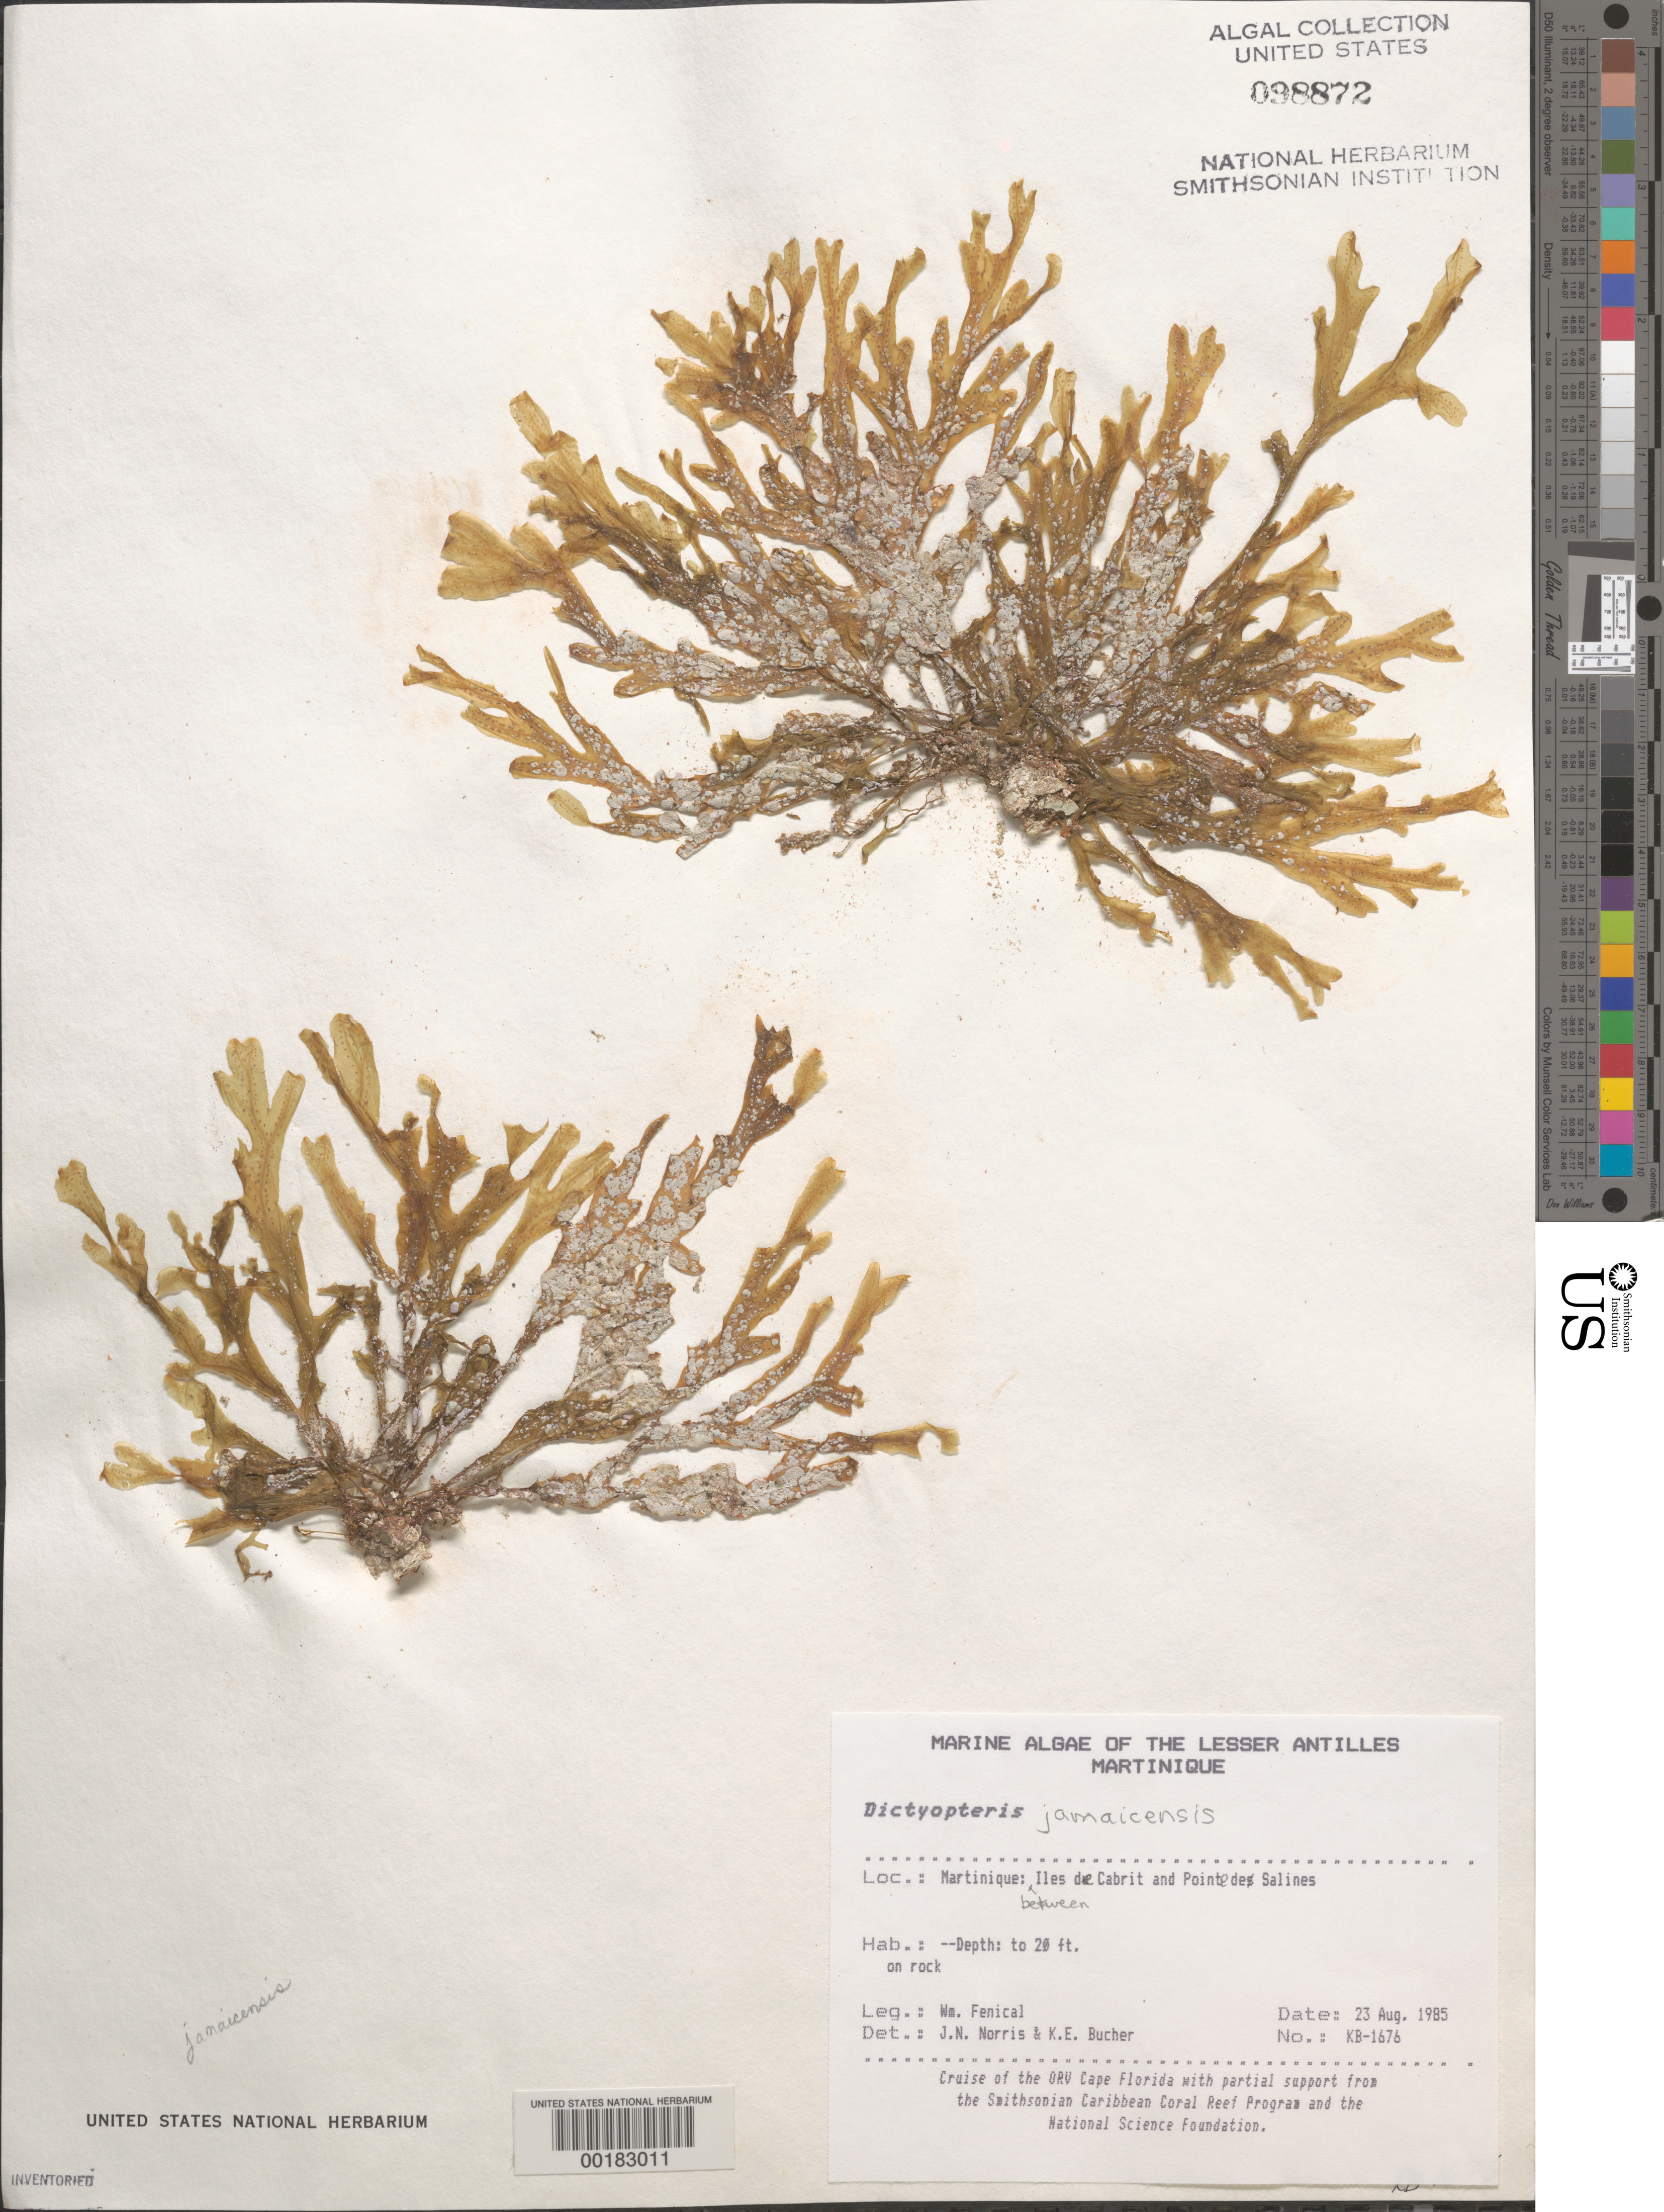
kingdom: Chromista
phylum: Ochrophyta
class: Phaeophyceae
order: Dictyotales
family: Dictyotaceae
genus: Dictyopteris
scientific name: Dictyopteris jamaicensis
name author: W.R. Taylor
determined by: Norris, J. N.; Bucher, K. E.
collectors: W. Fenical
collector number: Kb-1676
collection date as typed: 23 Aug 1985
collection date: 1985-08-23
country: Martinique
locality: Between Iles de Cabrit and Pointe de Salines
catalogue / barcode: US 98872